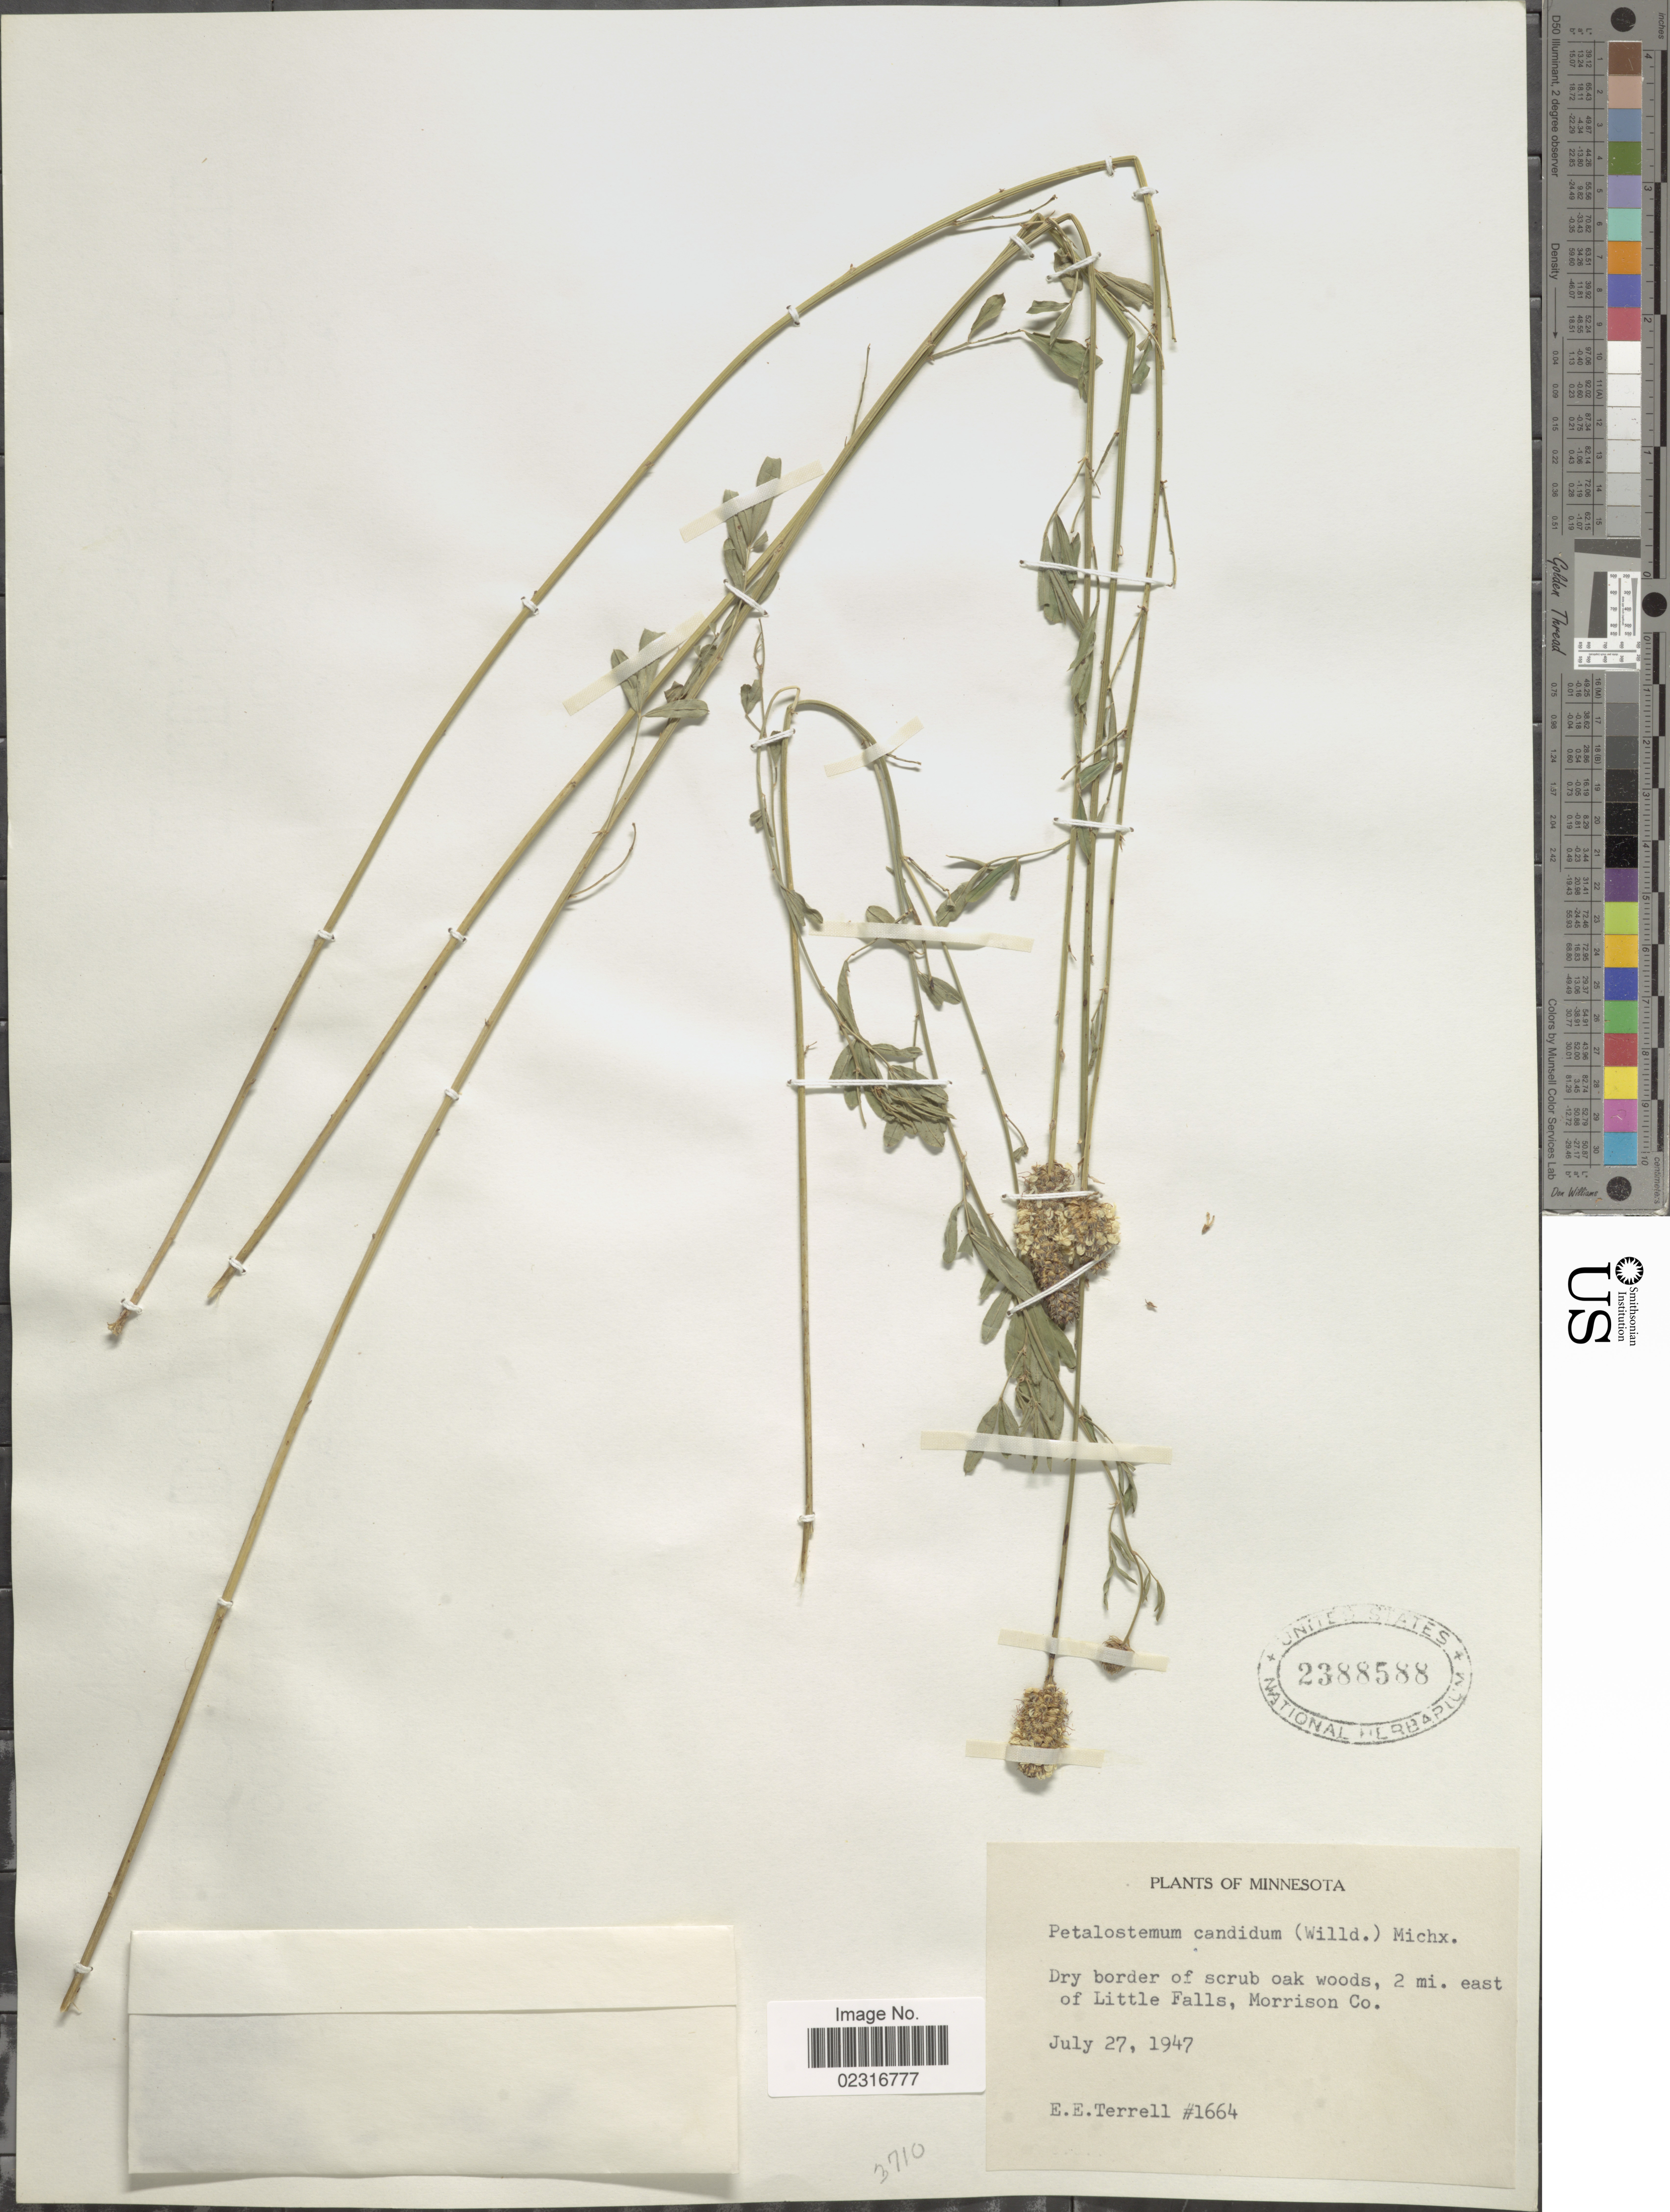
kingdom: Plantae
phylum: Tracheophyta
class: Magnoliopsida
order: Fabales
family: Fabaceae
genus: Dalea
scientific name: Dalea candida var. candida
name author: Michx. ex Willd.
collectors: E. E. Terrell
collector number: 1664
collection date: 1947-07-27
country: United States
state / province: Minnesota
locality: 2 mi. east of Little Falls, Morrison Co.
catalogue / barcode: US 2388588